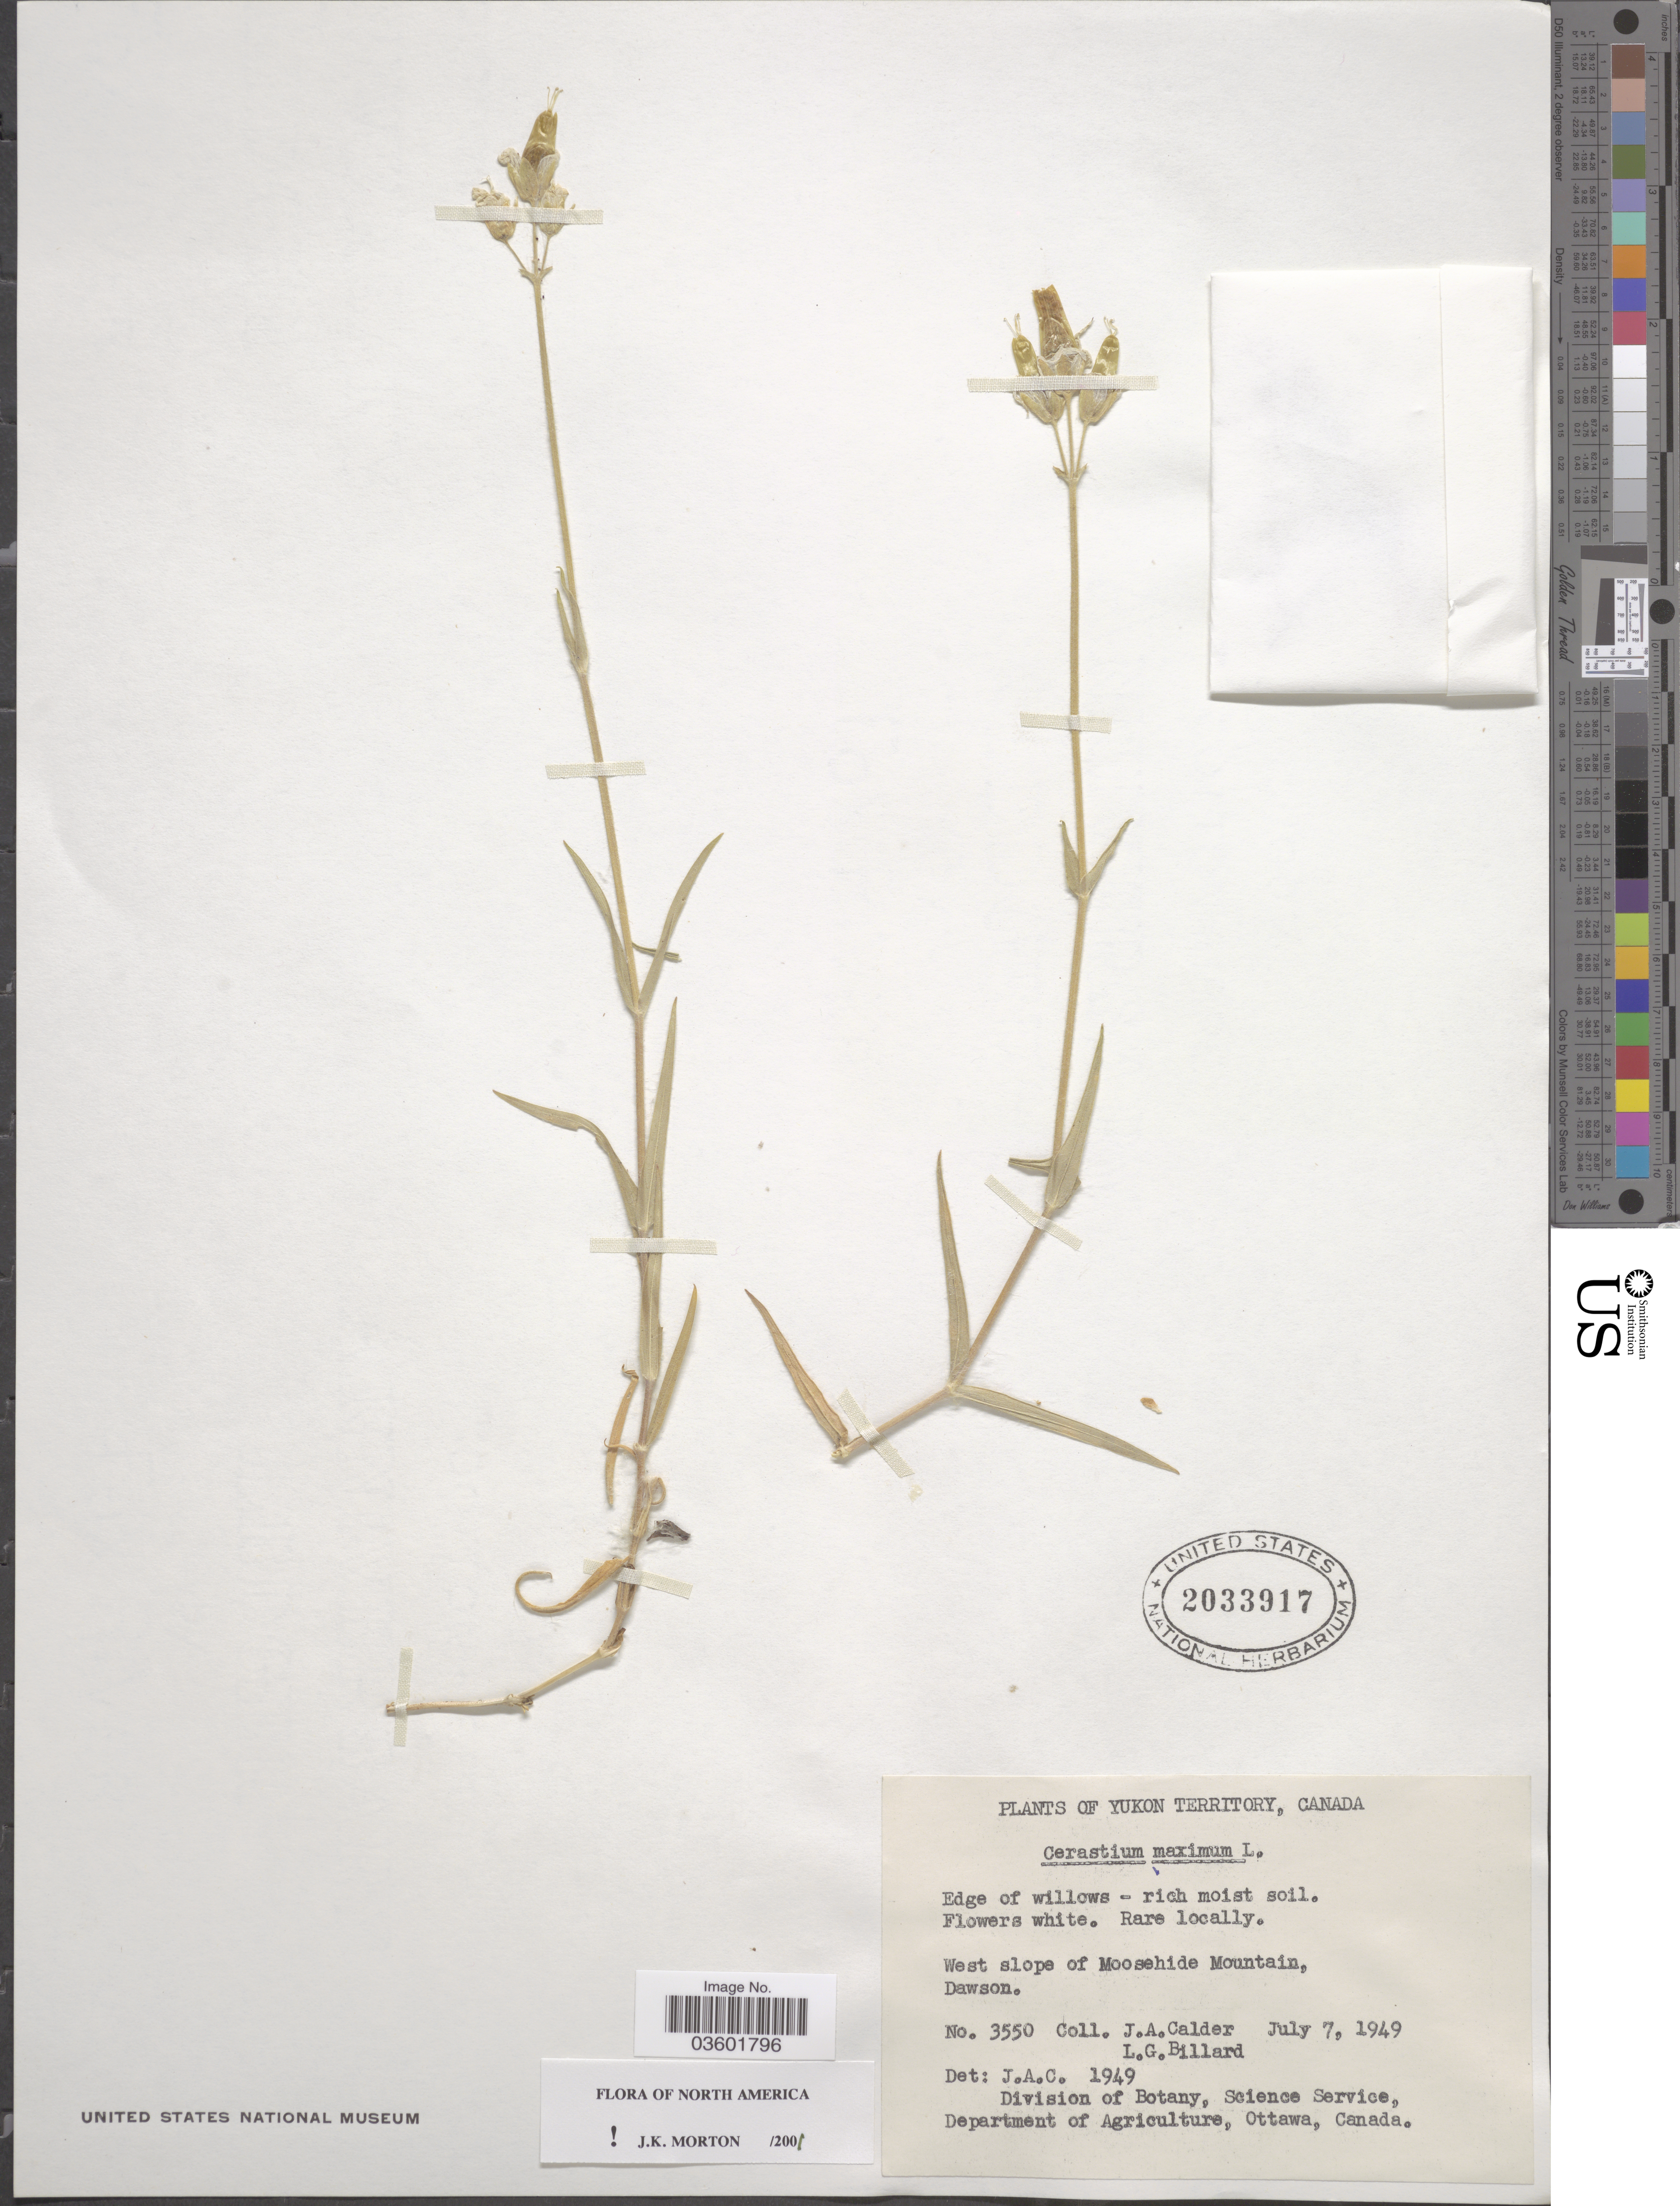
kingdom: Plantae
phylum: Tracheophyta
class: Magnoliopsida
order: Caryophyllales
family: Caryophyllaceae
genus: Cerastium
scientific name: Cerastium maximum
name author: L.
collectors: J. A. Calder & L. Billard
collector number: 3550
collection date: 1949-07-07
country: Canada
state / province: Yukon Territory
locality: West slope of Moosehide Mountain, Dawson.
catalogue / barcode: US 2033917